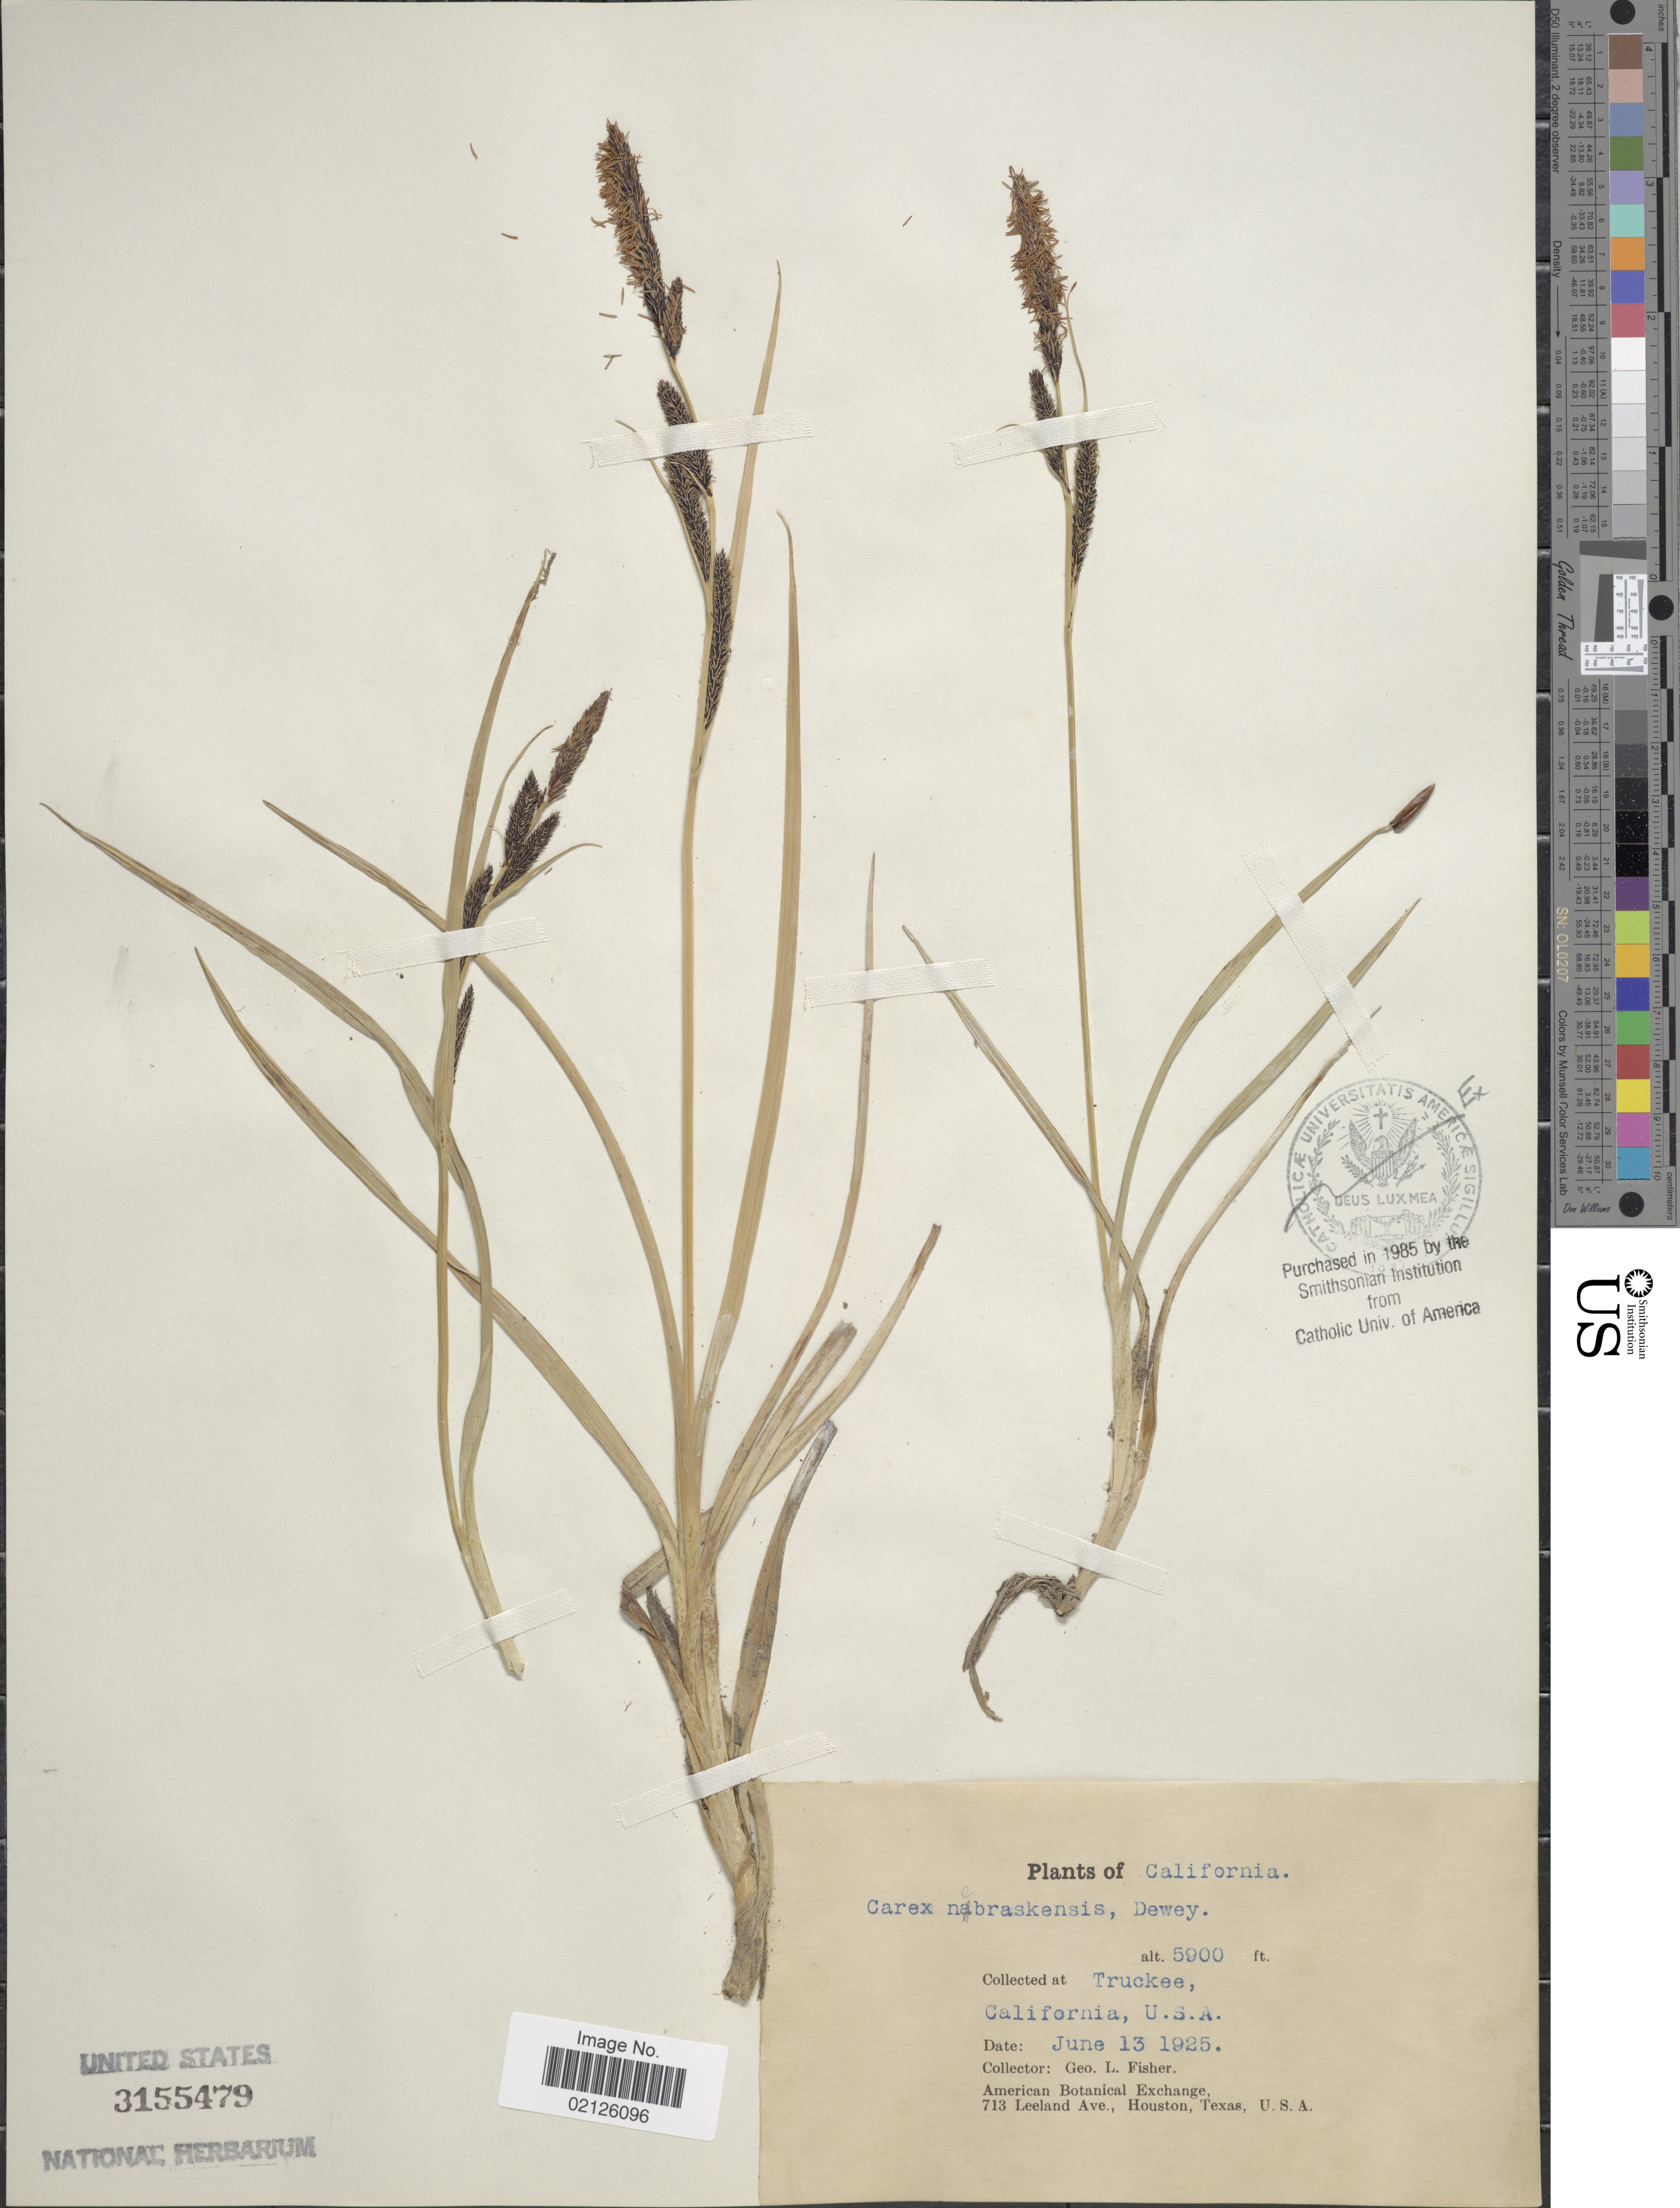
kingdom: Plantae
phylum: Tracheophyta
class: Liliopsida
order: Poales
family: Cyperaceae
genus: Carex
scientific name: Carex nebrascensis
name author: Dewey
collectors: G. L. Fisher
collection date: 1925-06-13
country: United States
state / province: California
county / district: Nevada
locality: Truckee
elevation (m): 1798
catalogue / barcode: US 3155479